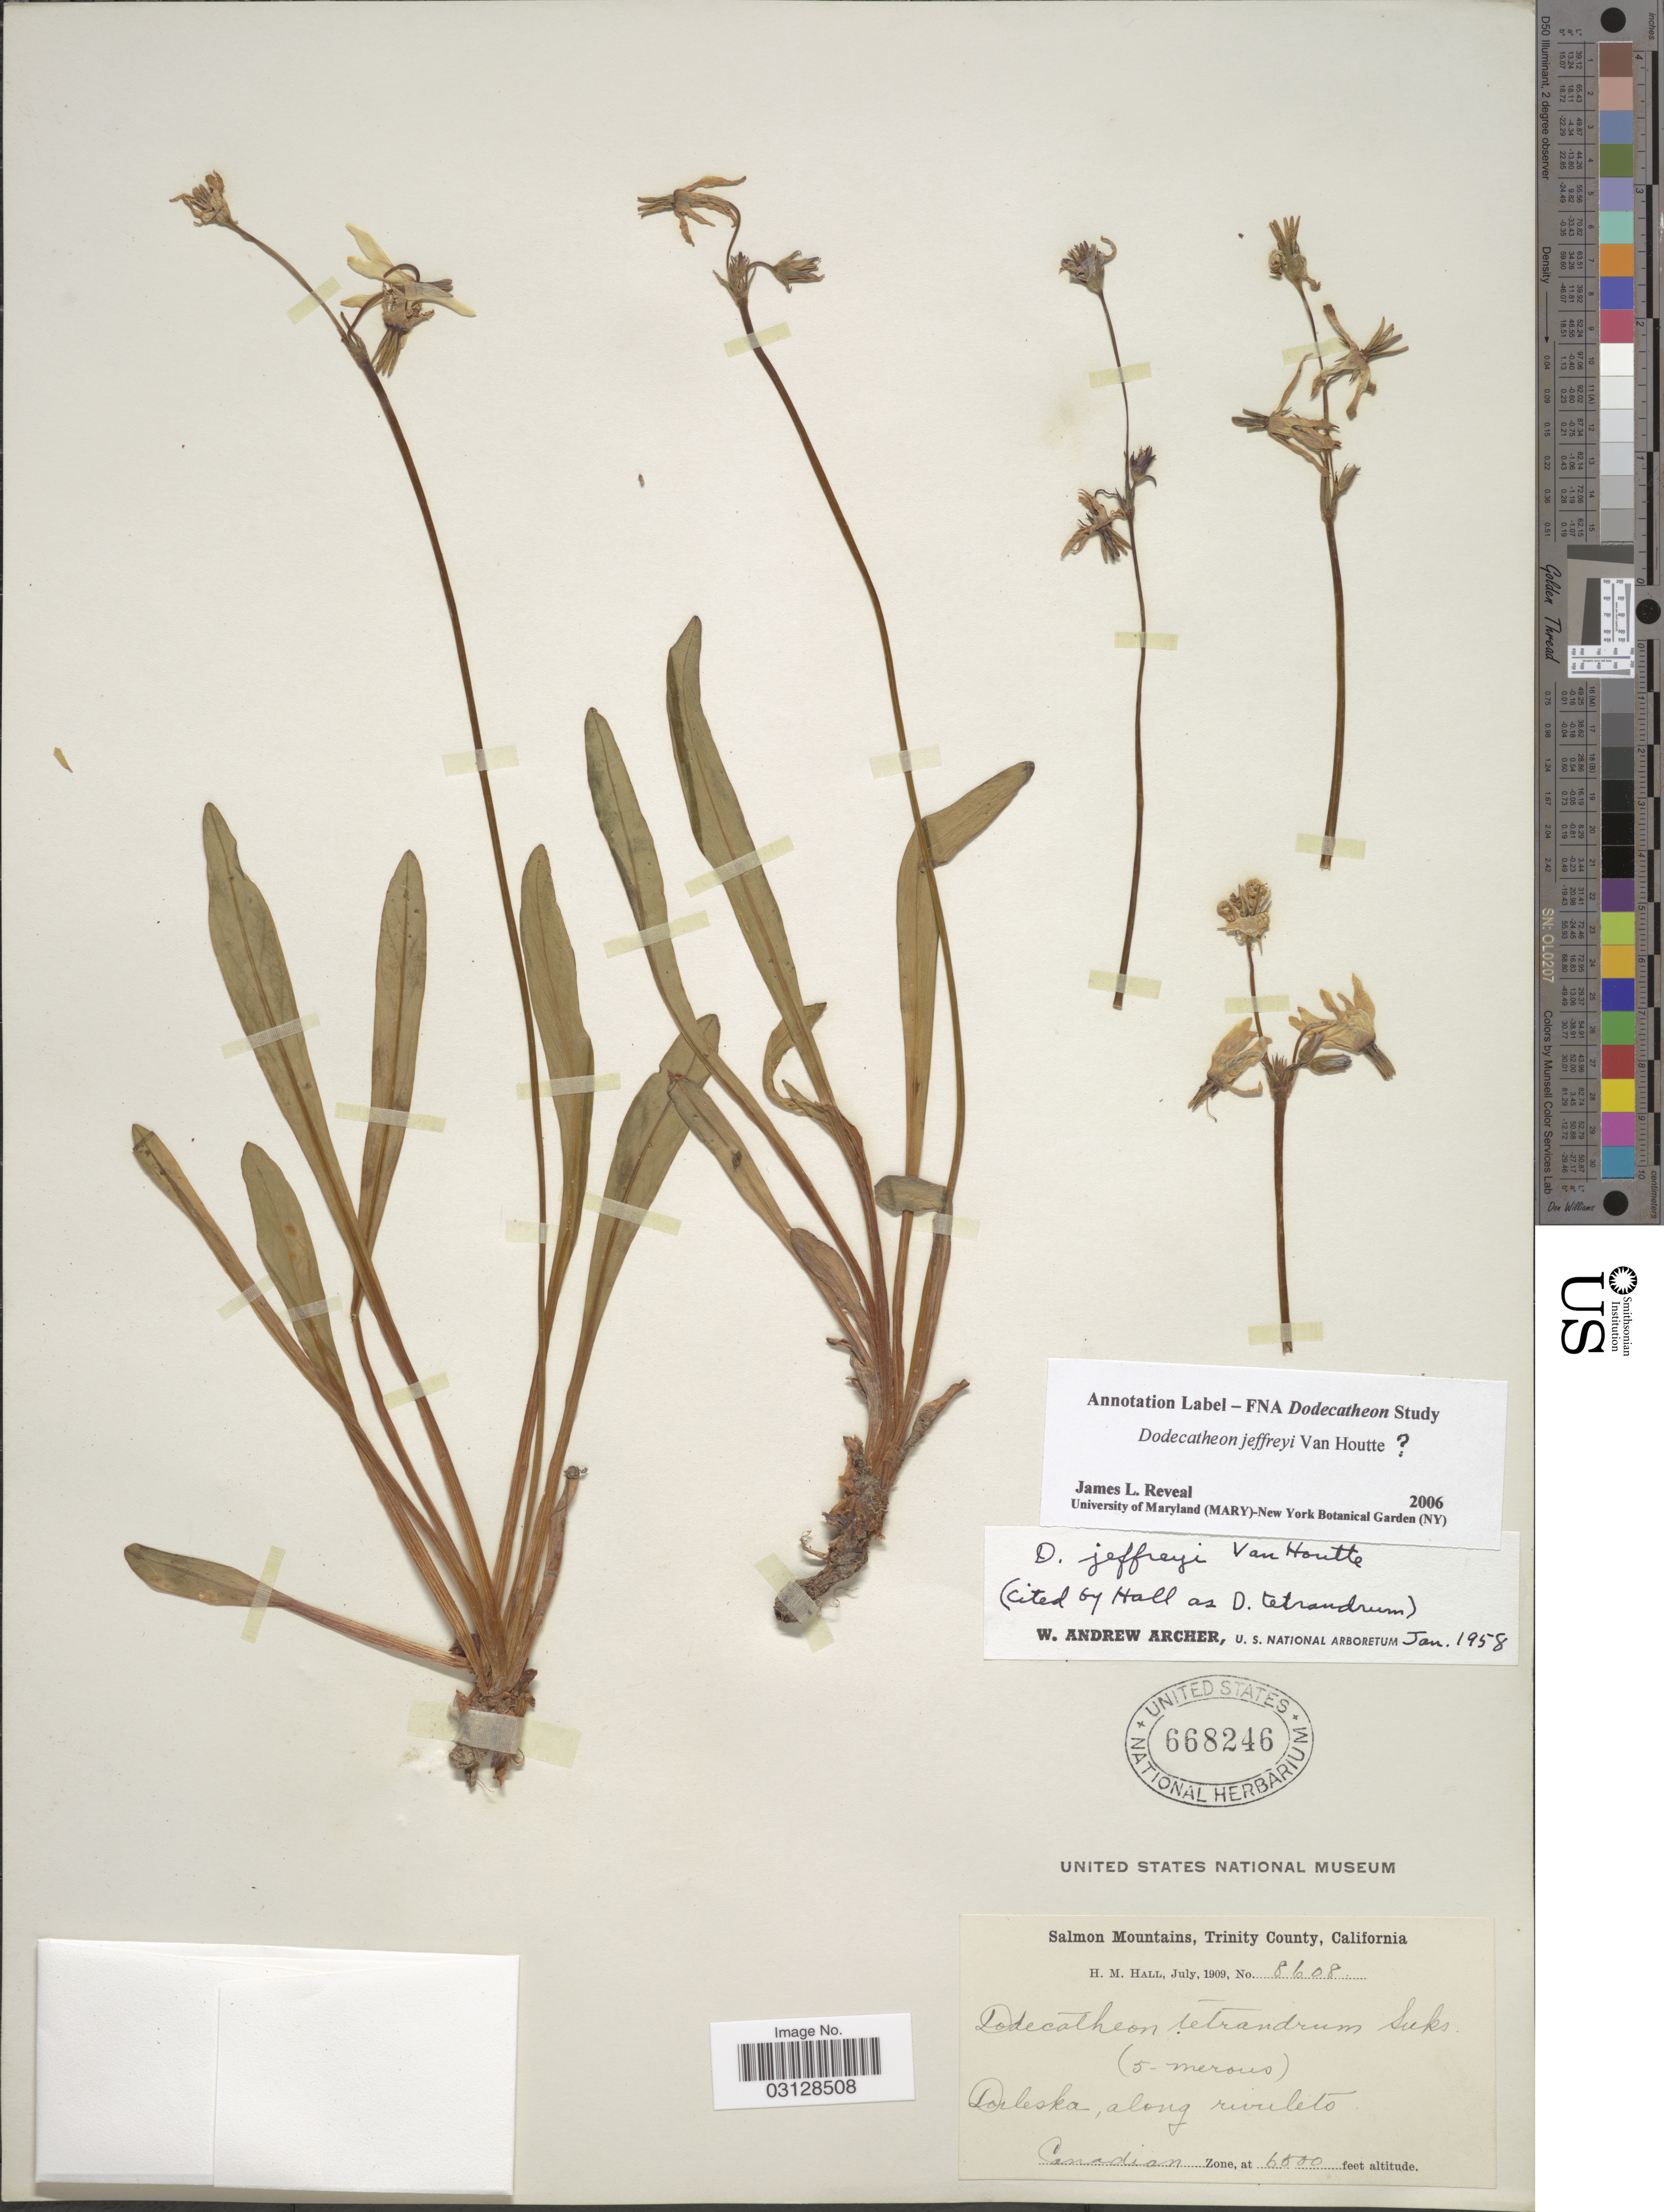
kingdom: Plantae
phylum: Tracheophyta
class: Magnoliopsida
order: Ericales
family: Primulaceae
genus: Dodecatheon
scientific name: Dodecatheon jeffreyi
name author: Van Houtte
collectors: H. M. Hall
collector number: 8608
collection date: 1909-07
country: United States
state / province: California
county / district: Trinity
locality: Salmon Mountains, Trinity County. Dorleska, along rivuleto. Canadian Zone.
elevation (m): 1829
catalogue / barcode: US 668246